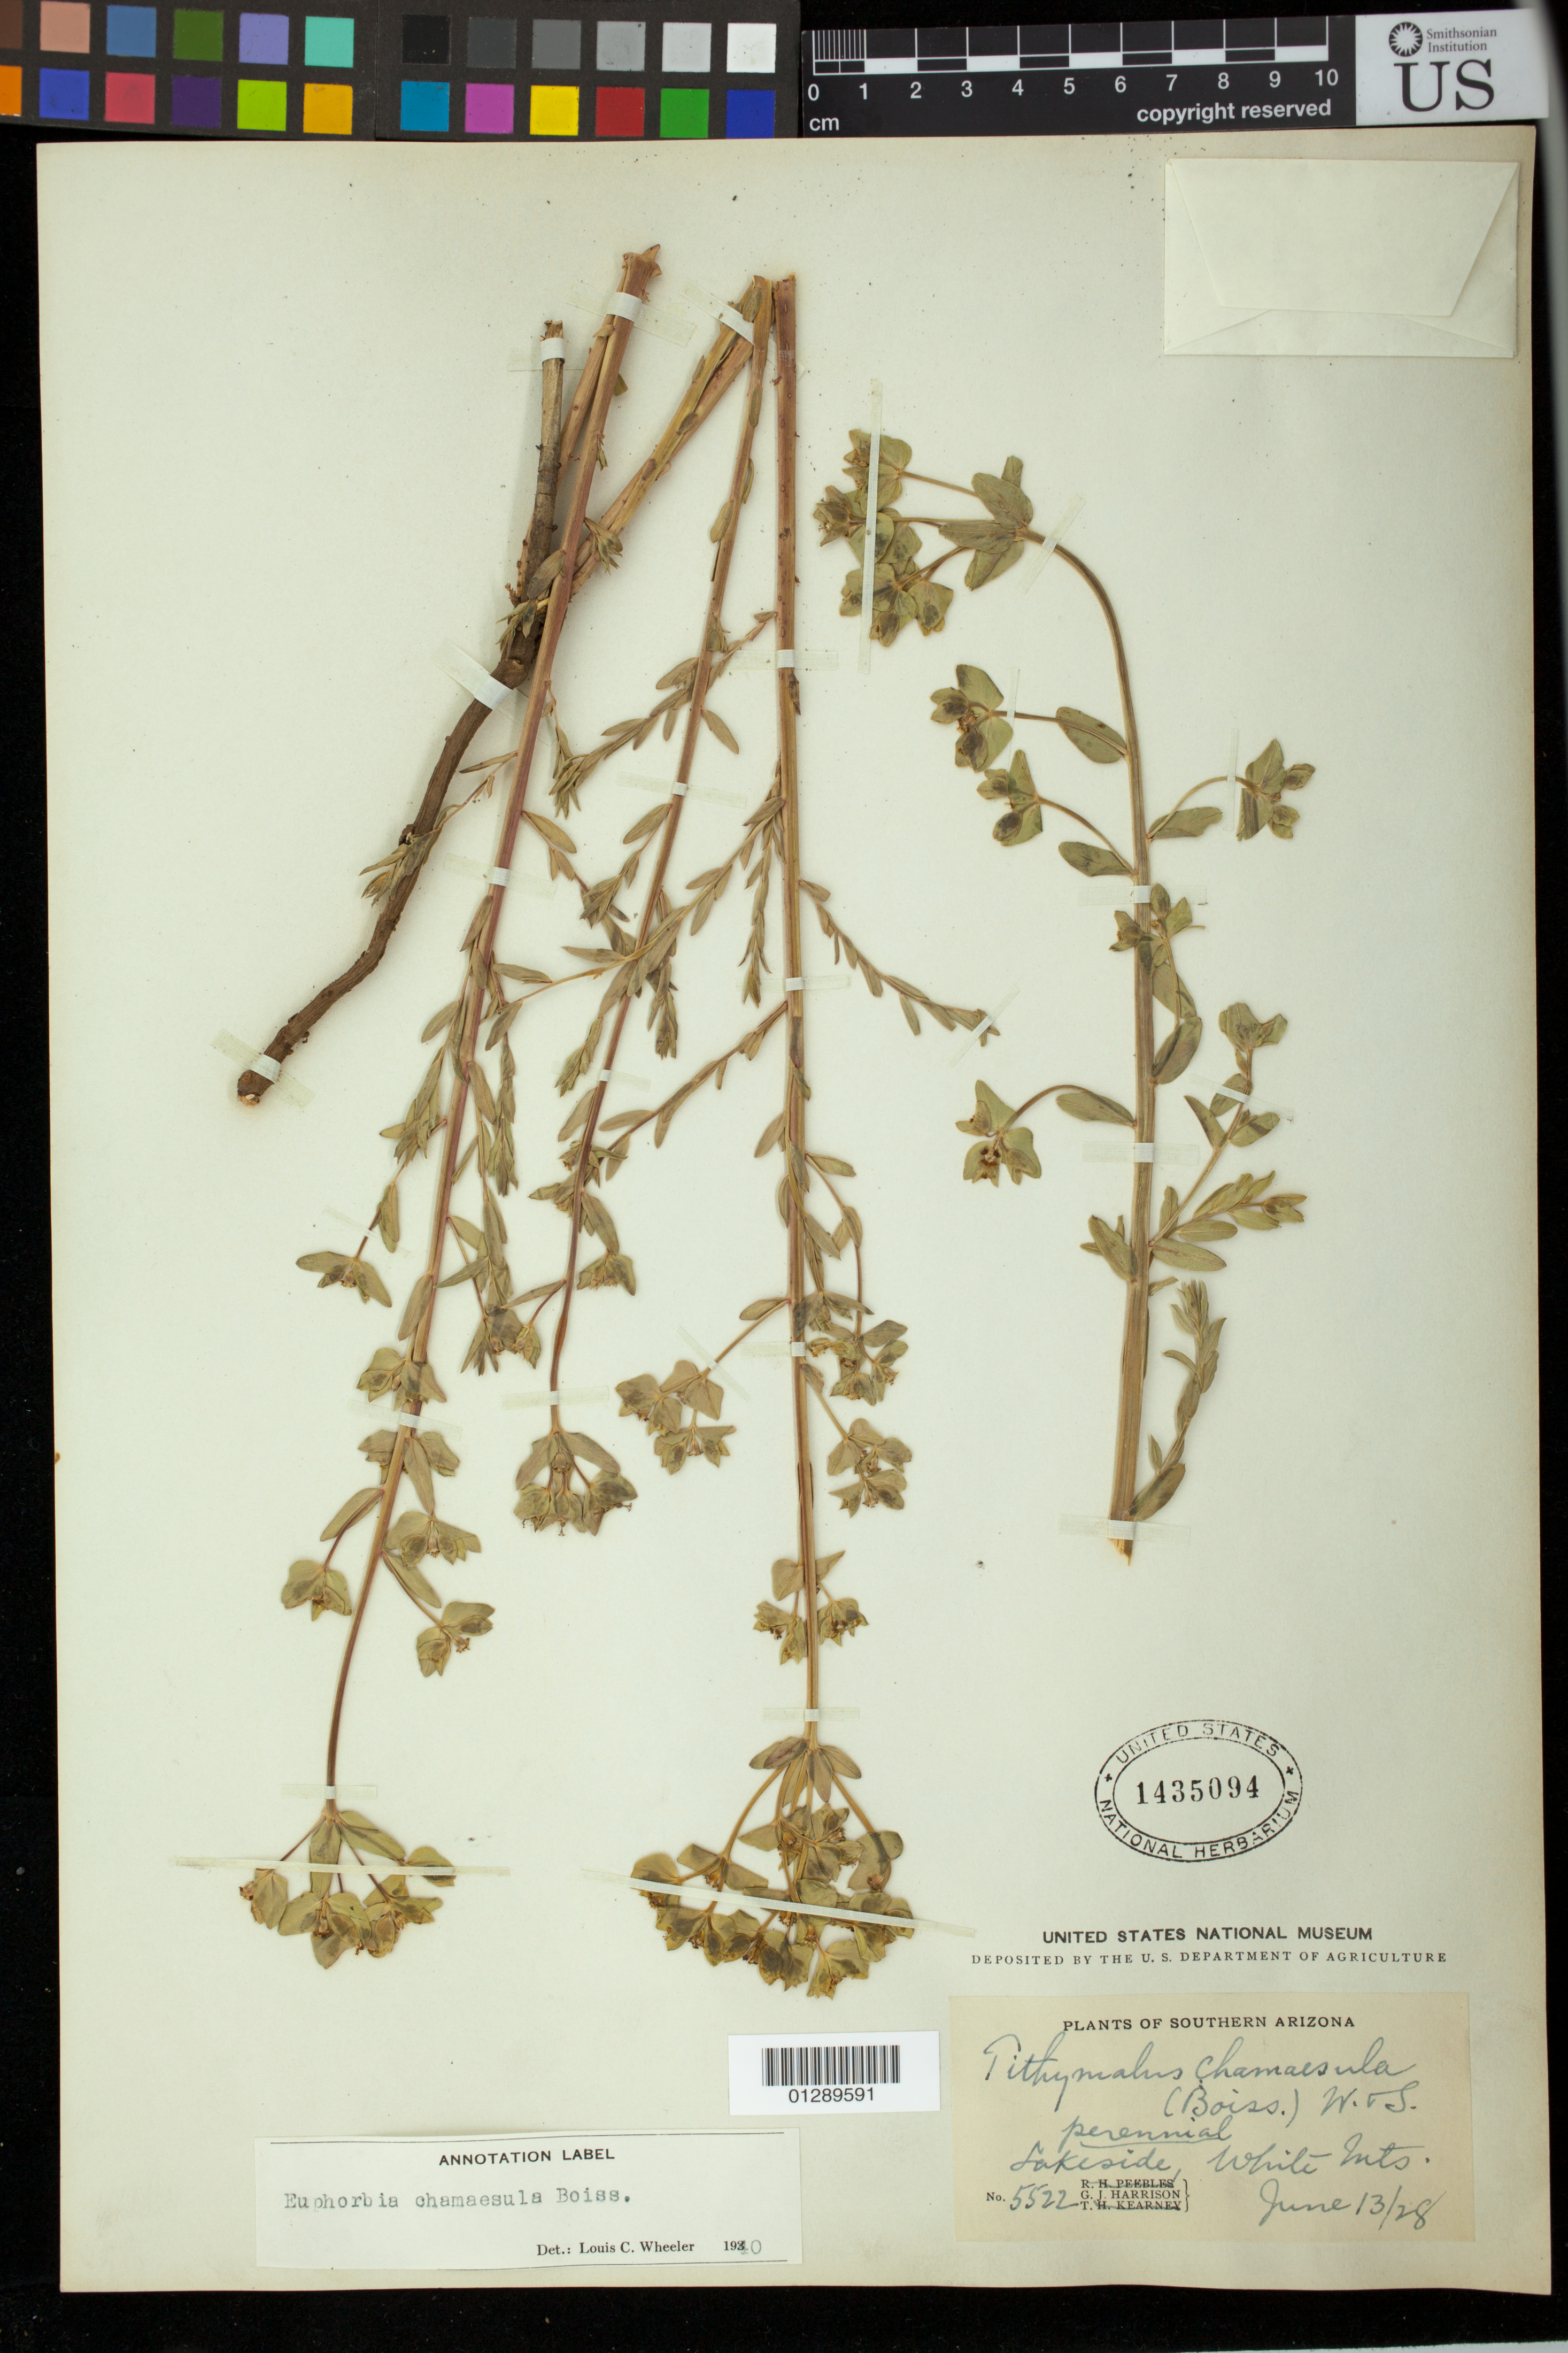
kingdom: Plantae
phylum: Tracheophyta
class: Magnoliopsida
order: Malpighiales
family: Euphorbiaceae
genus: Euphorbia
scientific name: Euphorbia chamaecaula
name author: Weath.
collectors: G. J. Harrison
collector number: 5522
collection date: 1928-06-13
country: United States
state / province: Arizona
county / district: Navajo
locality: Lakeside, White Mts.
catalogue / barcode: US 1435094